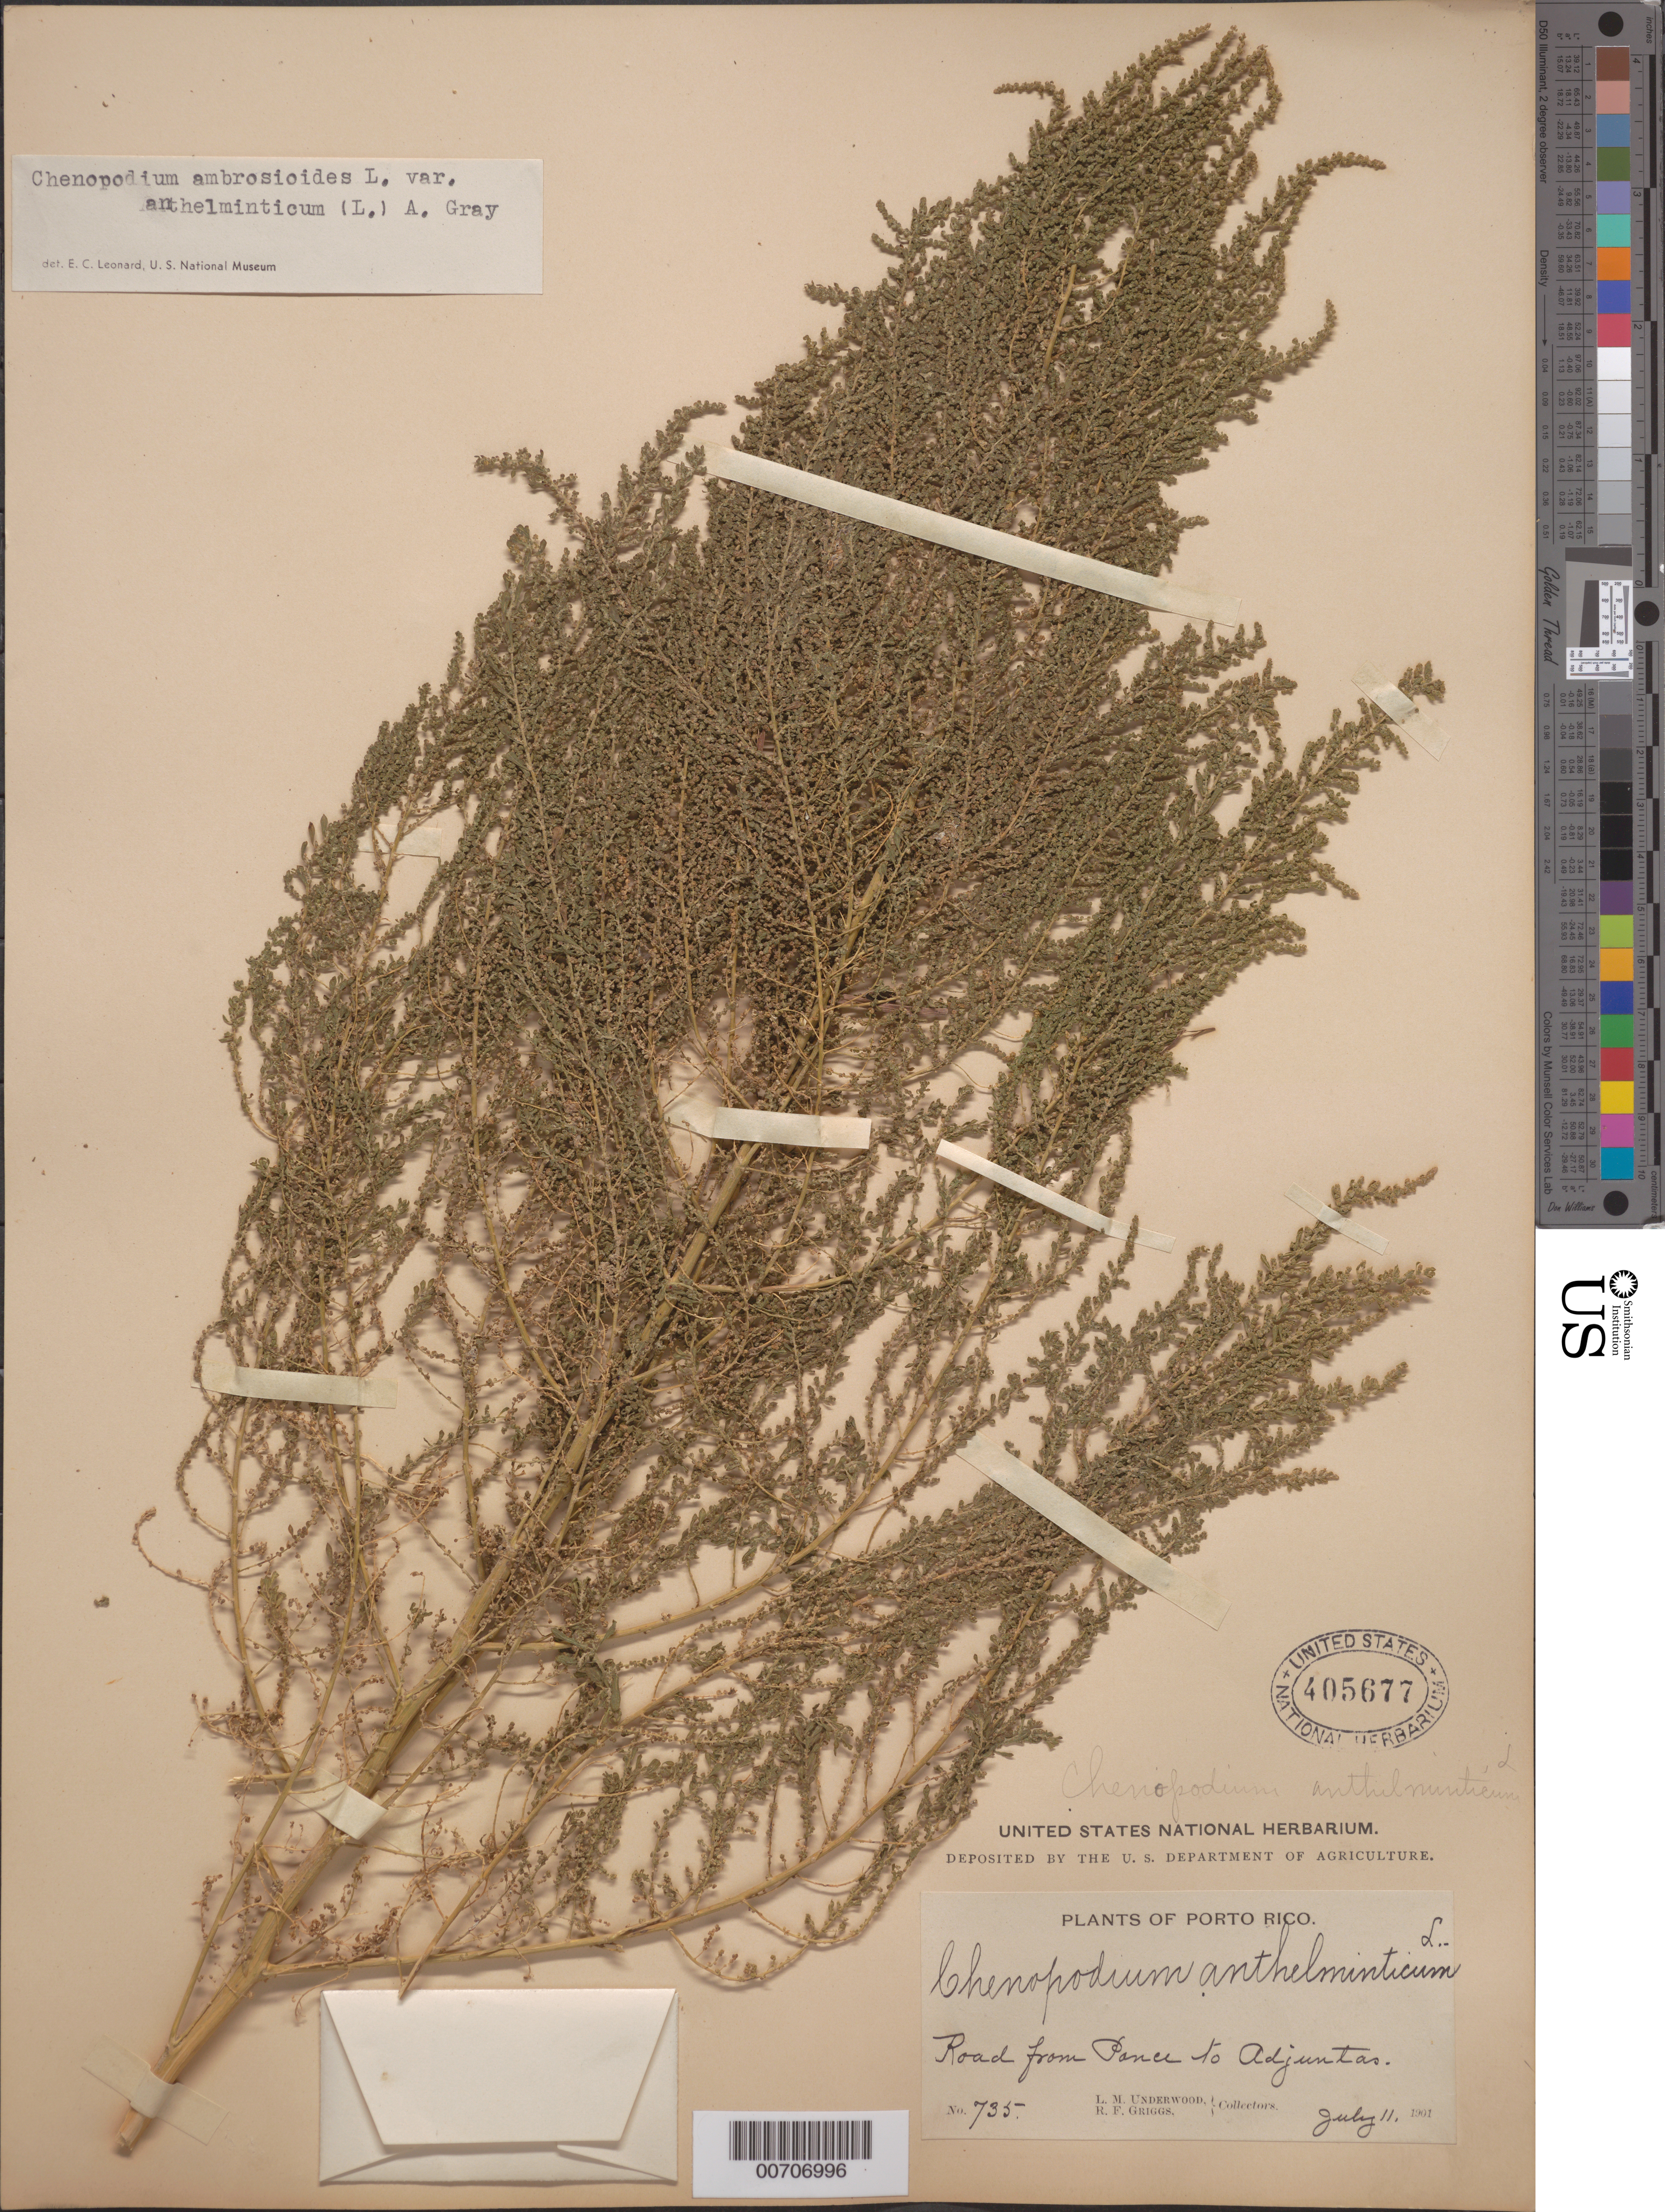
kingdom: Plantae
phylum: Tracheophyta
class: Magnoliopsida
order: Caryophyllales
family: Amaranthaceae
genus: Chenopodium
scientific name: Chenopodium ambrosioides var. anthelminticum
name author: (L.) A. Gray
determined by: Leonard, Emery C., (US)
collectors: L. M. Underwood & R. F. Griggs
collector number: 735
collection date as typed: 11 Jul 1901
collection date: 1901-07-11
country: Puerto Rico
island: Greater Antilles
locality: Ponce to Adjuntas, road from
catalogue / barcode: US 405677